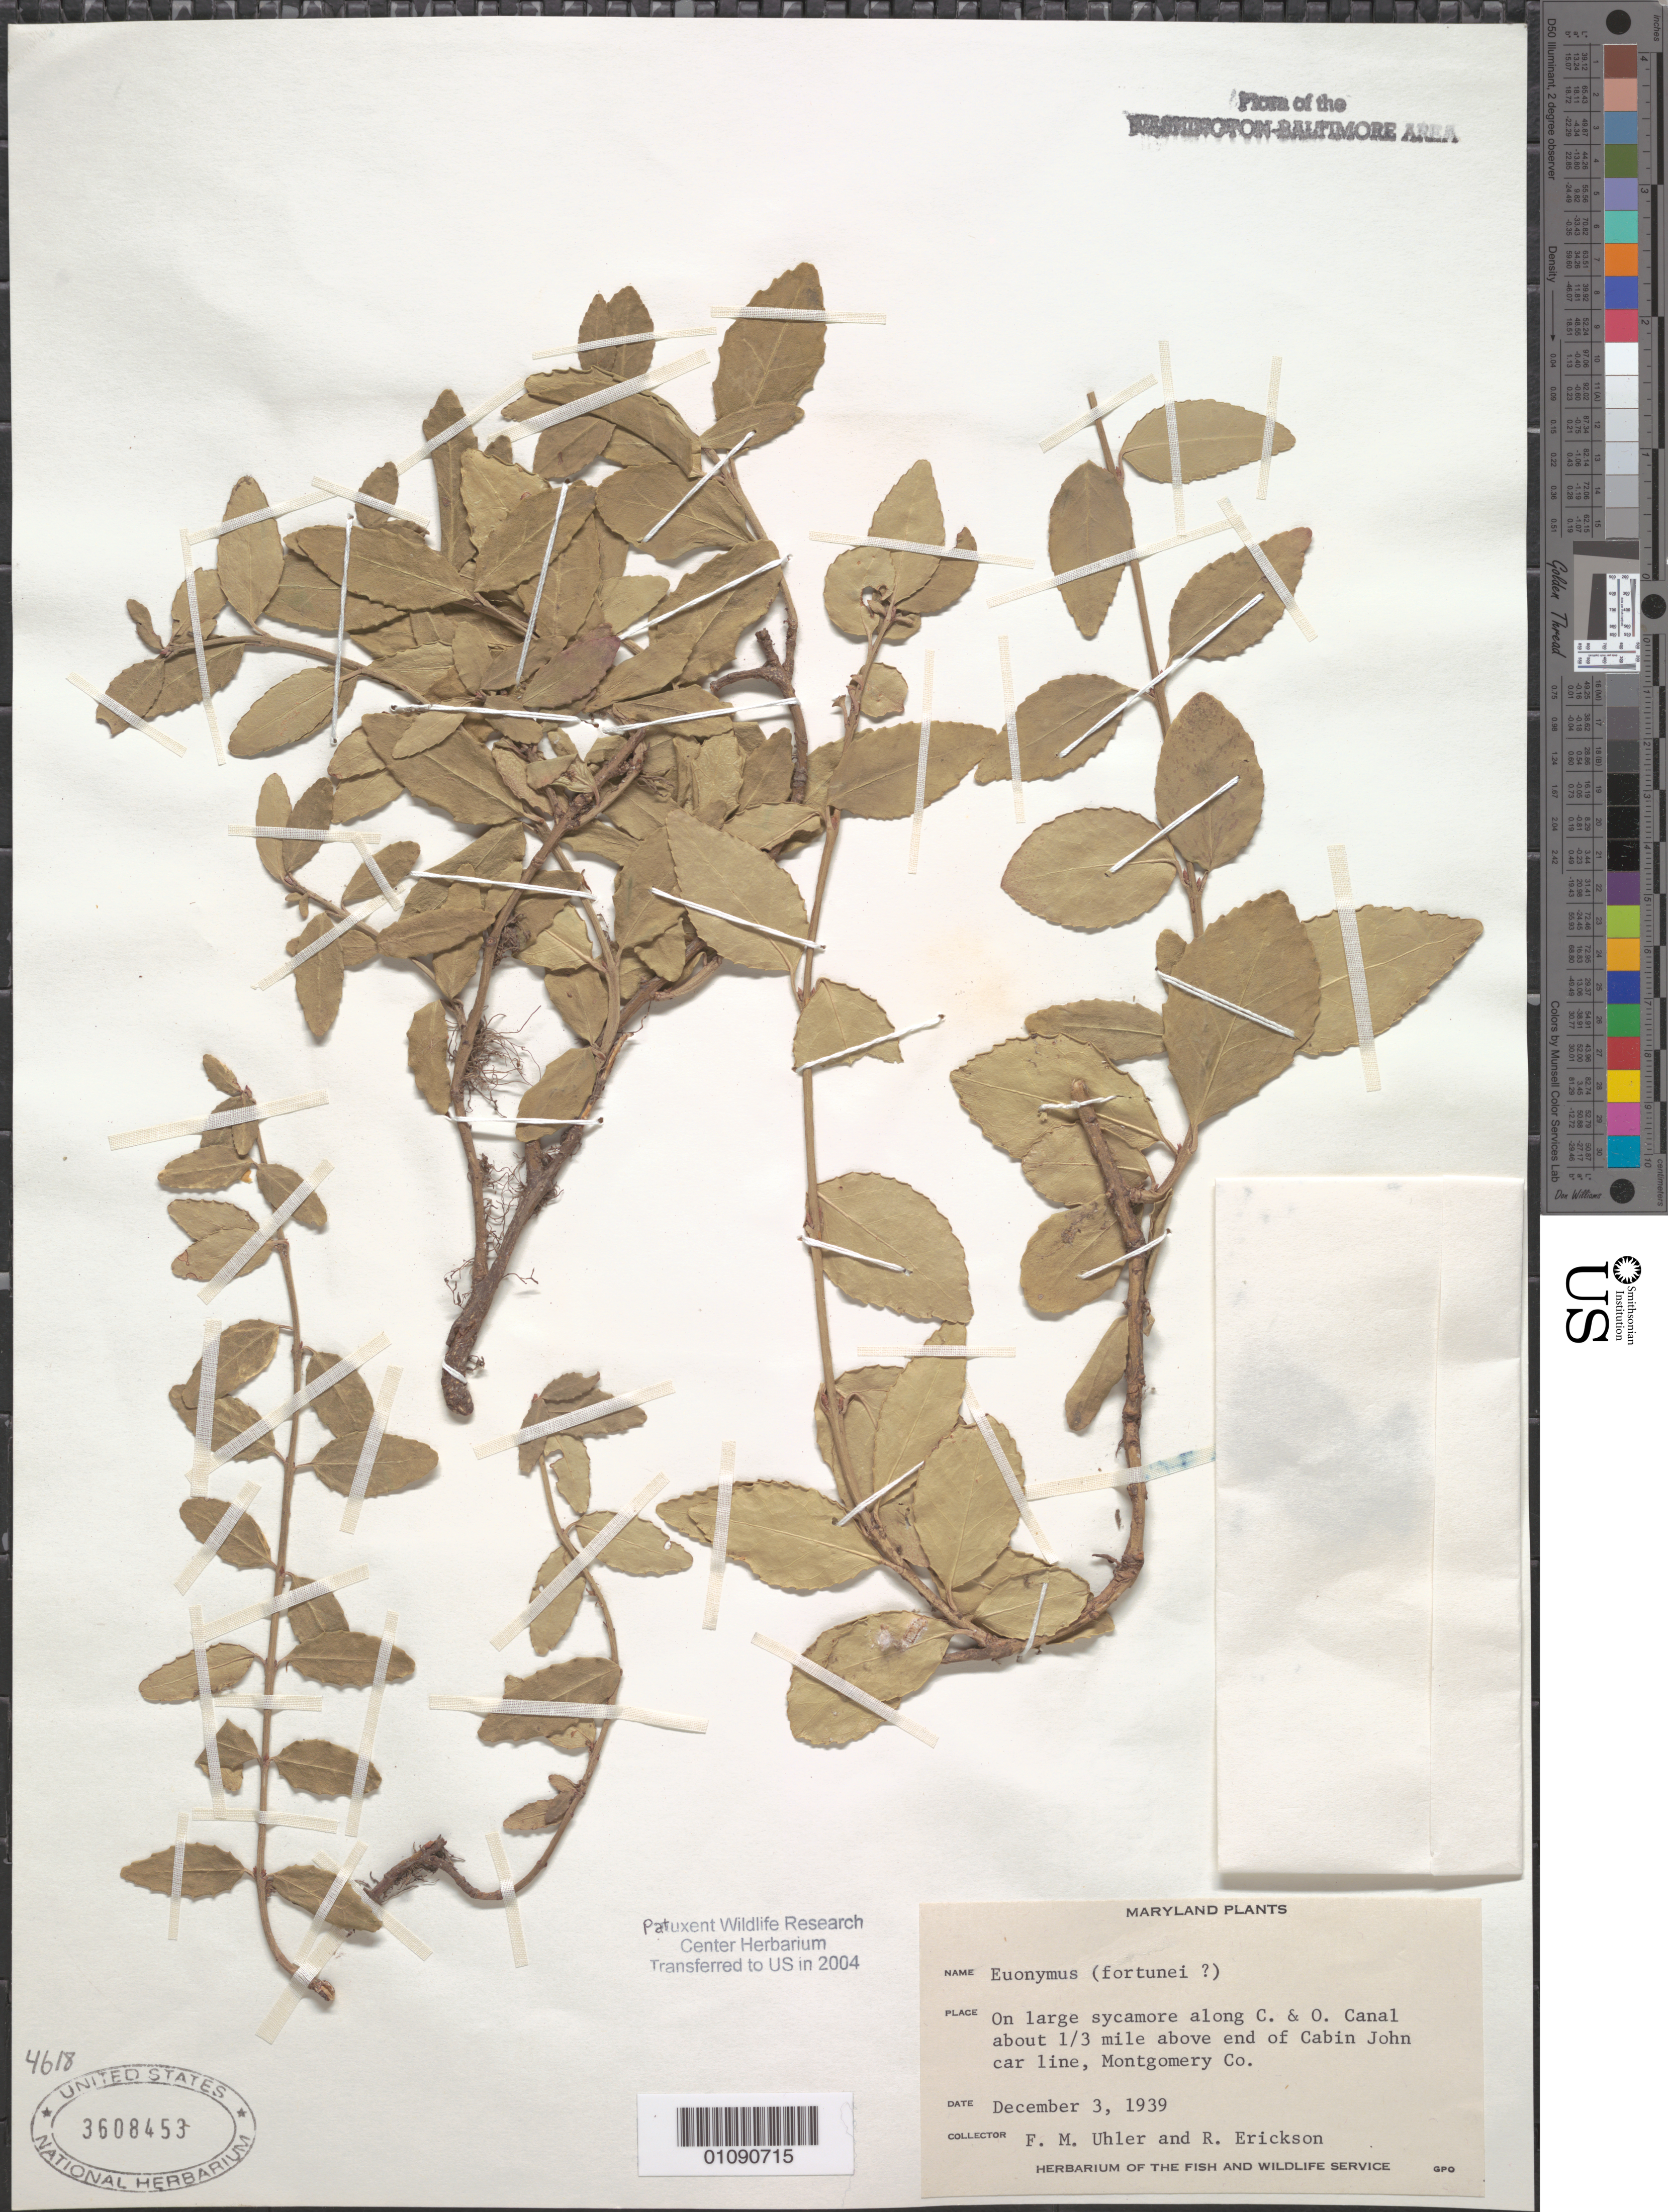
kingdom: Plantae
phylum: Tracheophyta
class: Magnoliopsida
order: Celastrales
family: Celastraceae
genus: Euonymus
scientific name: Euonymus sp.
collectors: F. M. Uhler & R. Erickson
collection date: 1939-12-03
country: United States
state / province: Maryland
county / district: Montgomery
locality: C. and O. Canal, about 1/3 mile above end of Cabin John car line.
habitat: On a large Sycamore.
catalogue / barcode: US 3608453